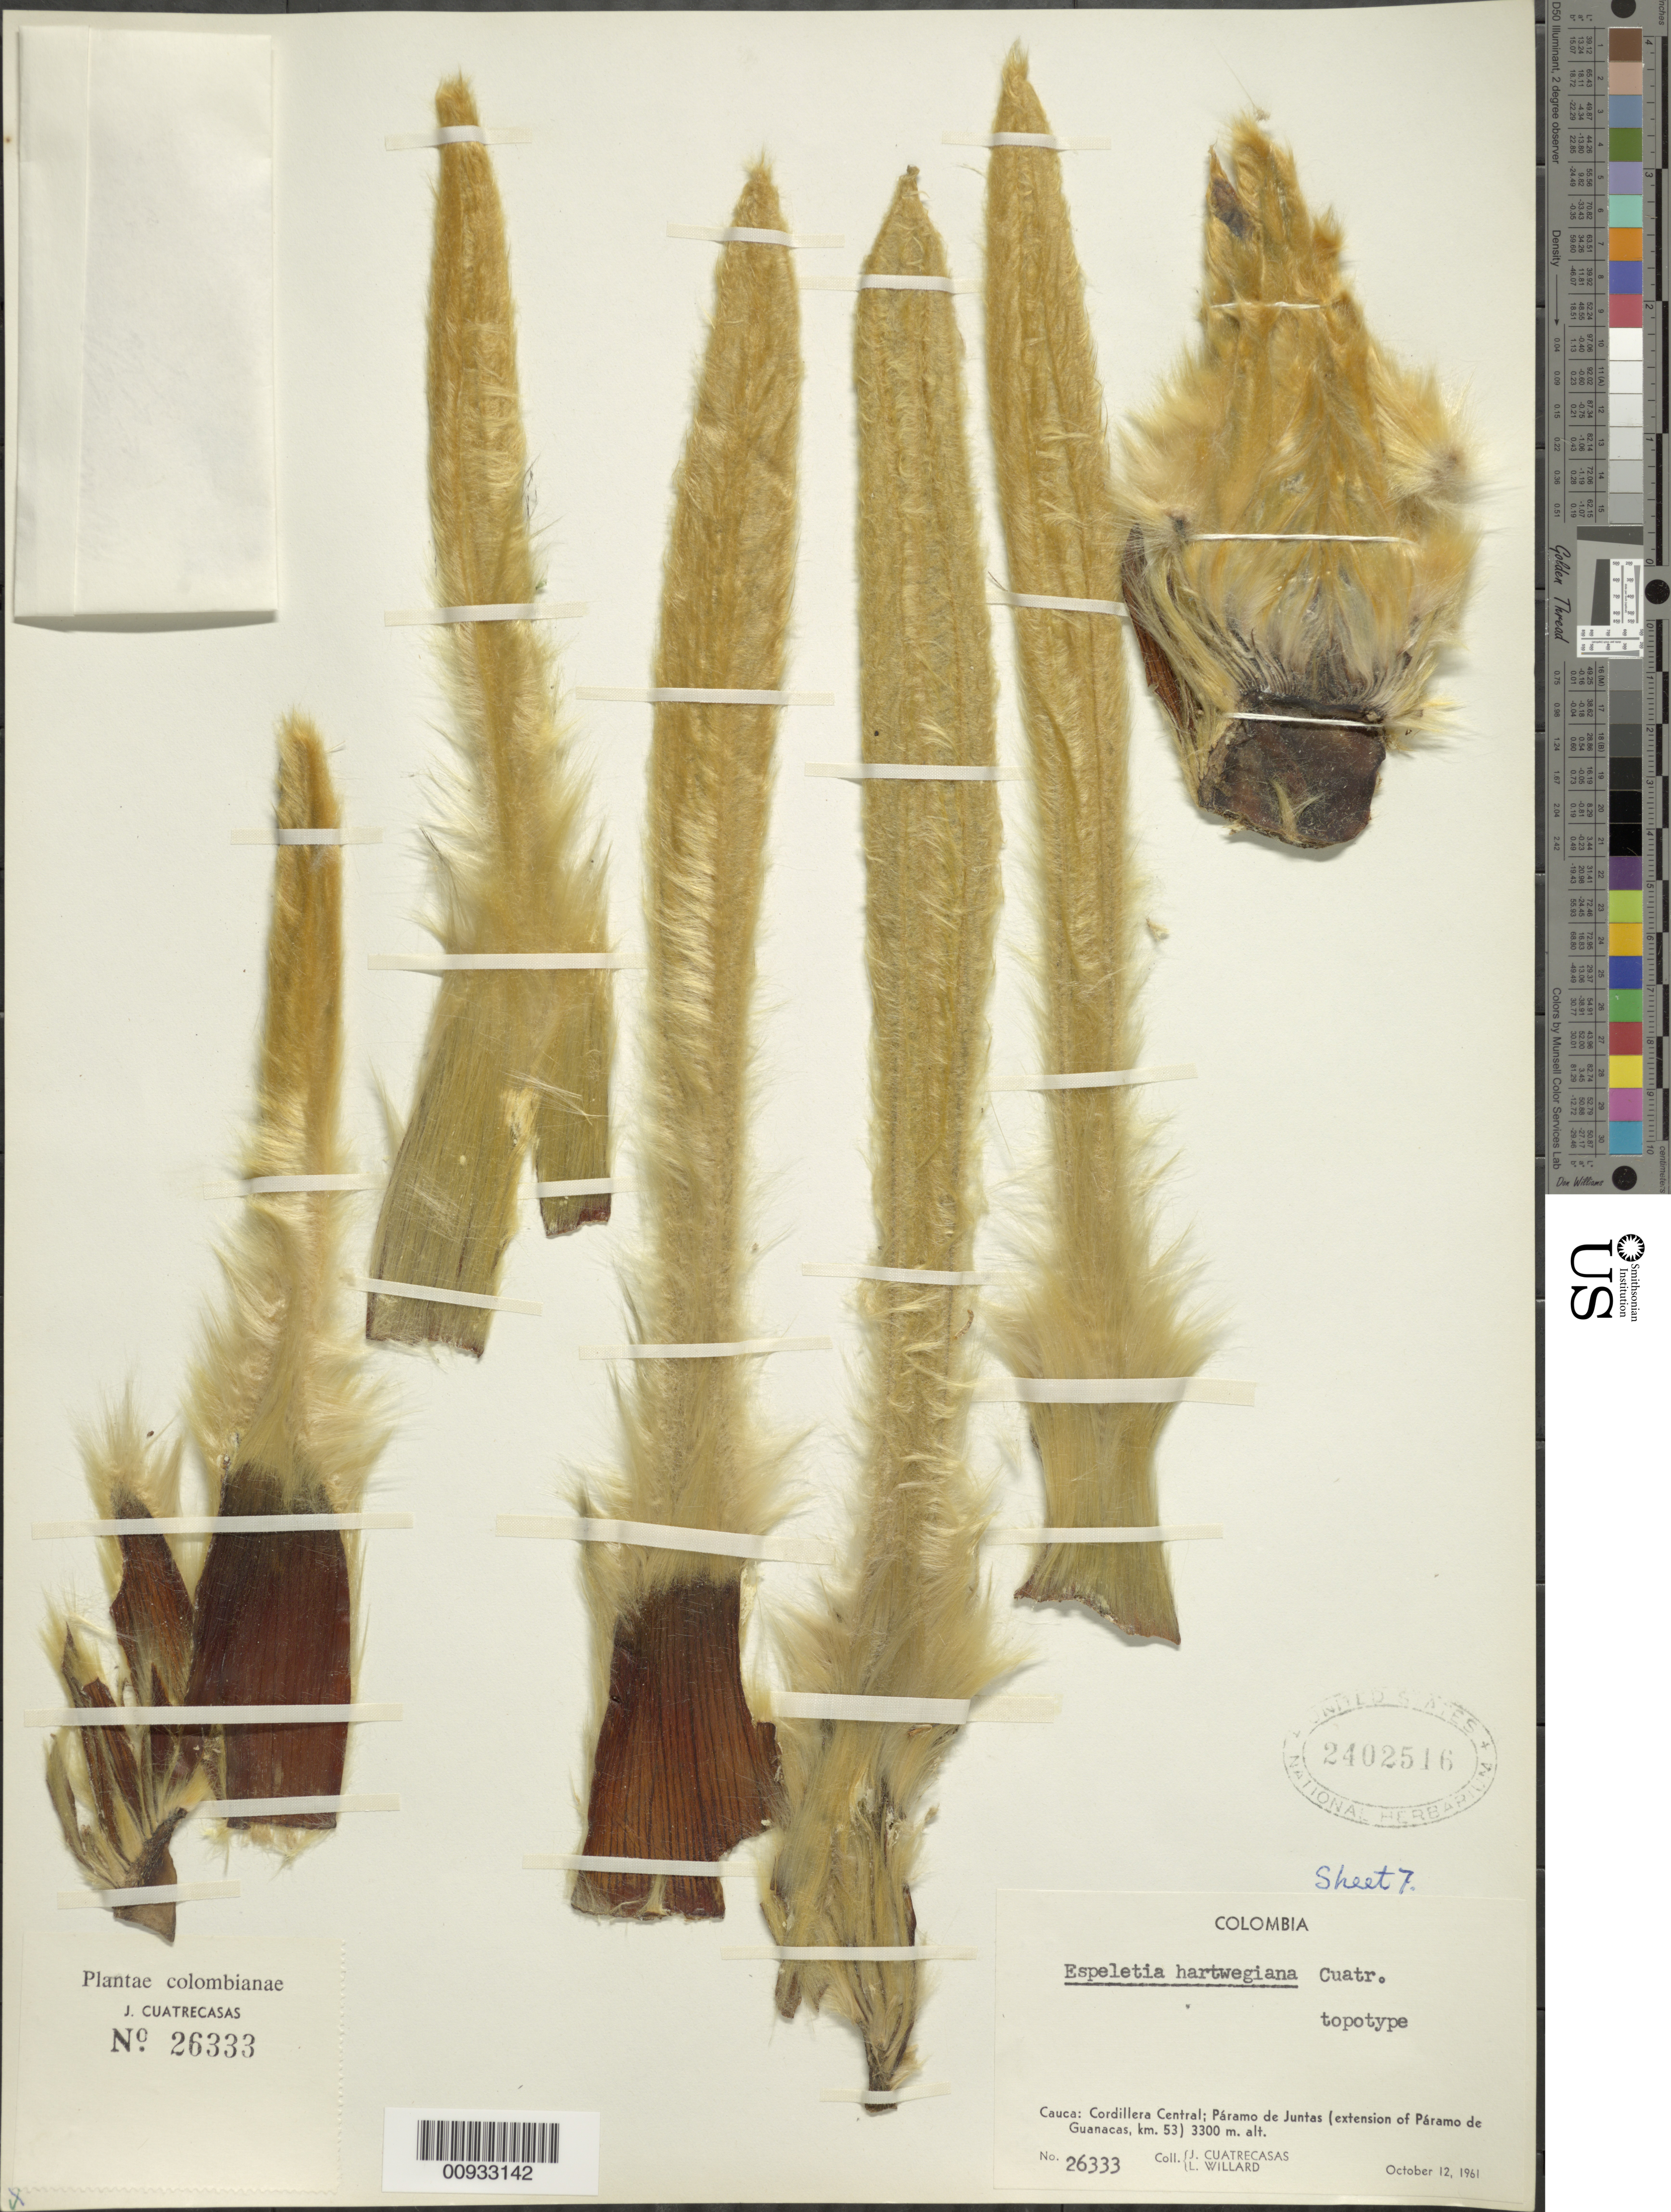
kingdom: Plantae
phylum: Tracheophyta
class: Magnoliopsida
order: Asterales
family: Asteraceae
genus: Espeletia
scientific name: Espeletia hartwegiana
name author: Sch. Bip. ex Cuatrec.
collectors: J. Cuatrecasas & L. Willard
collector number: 26333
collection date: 1961-10-12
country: Colombia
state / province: Cauca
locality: Cordillera Central; Paramo de Juntas (extension of Paramo de Guanacas, km. 53).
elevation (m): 3300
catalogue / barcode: US 2402516